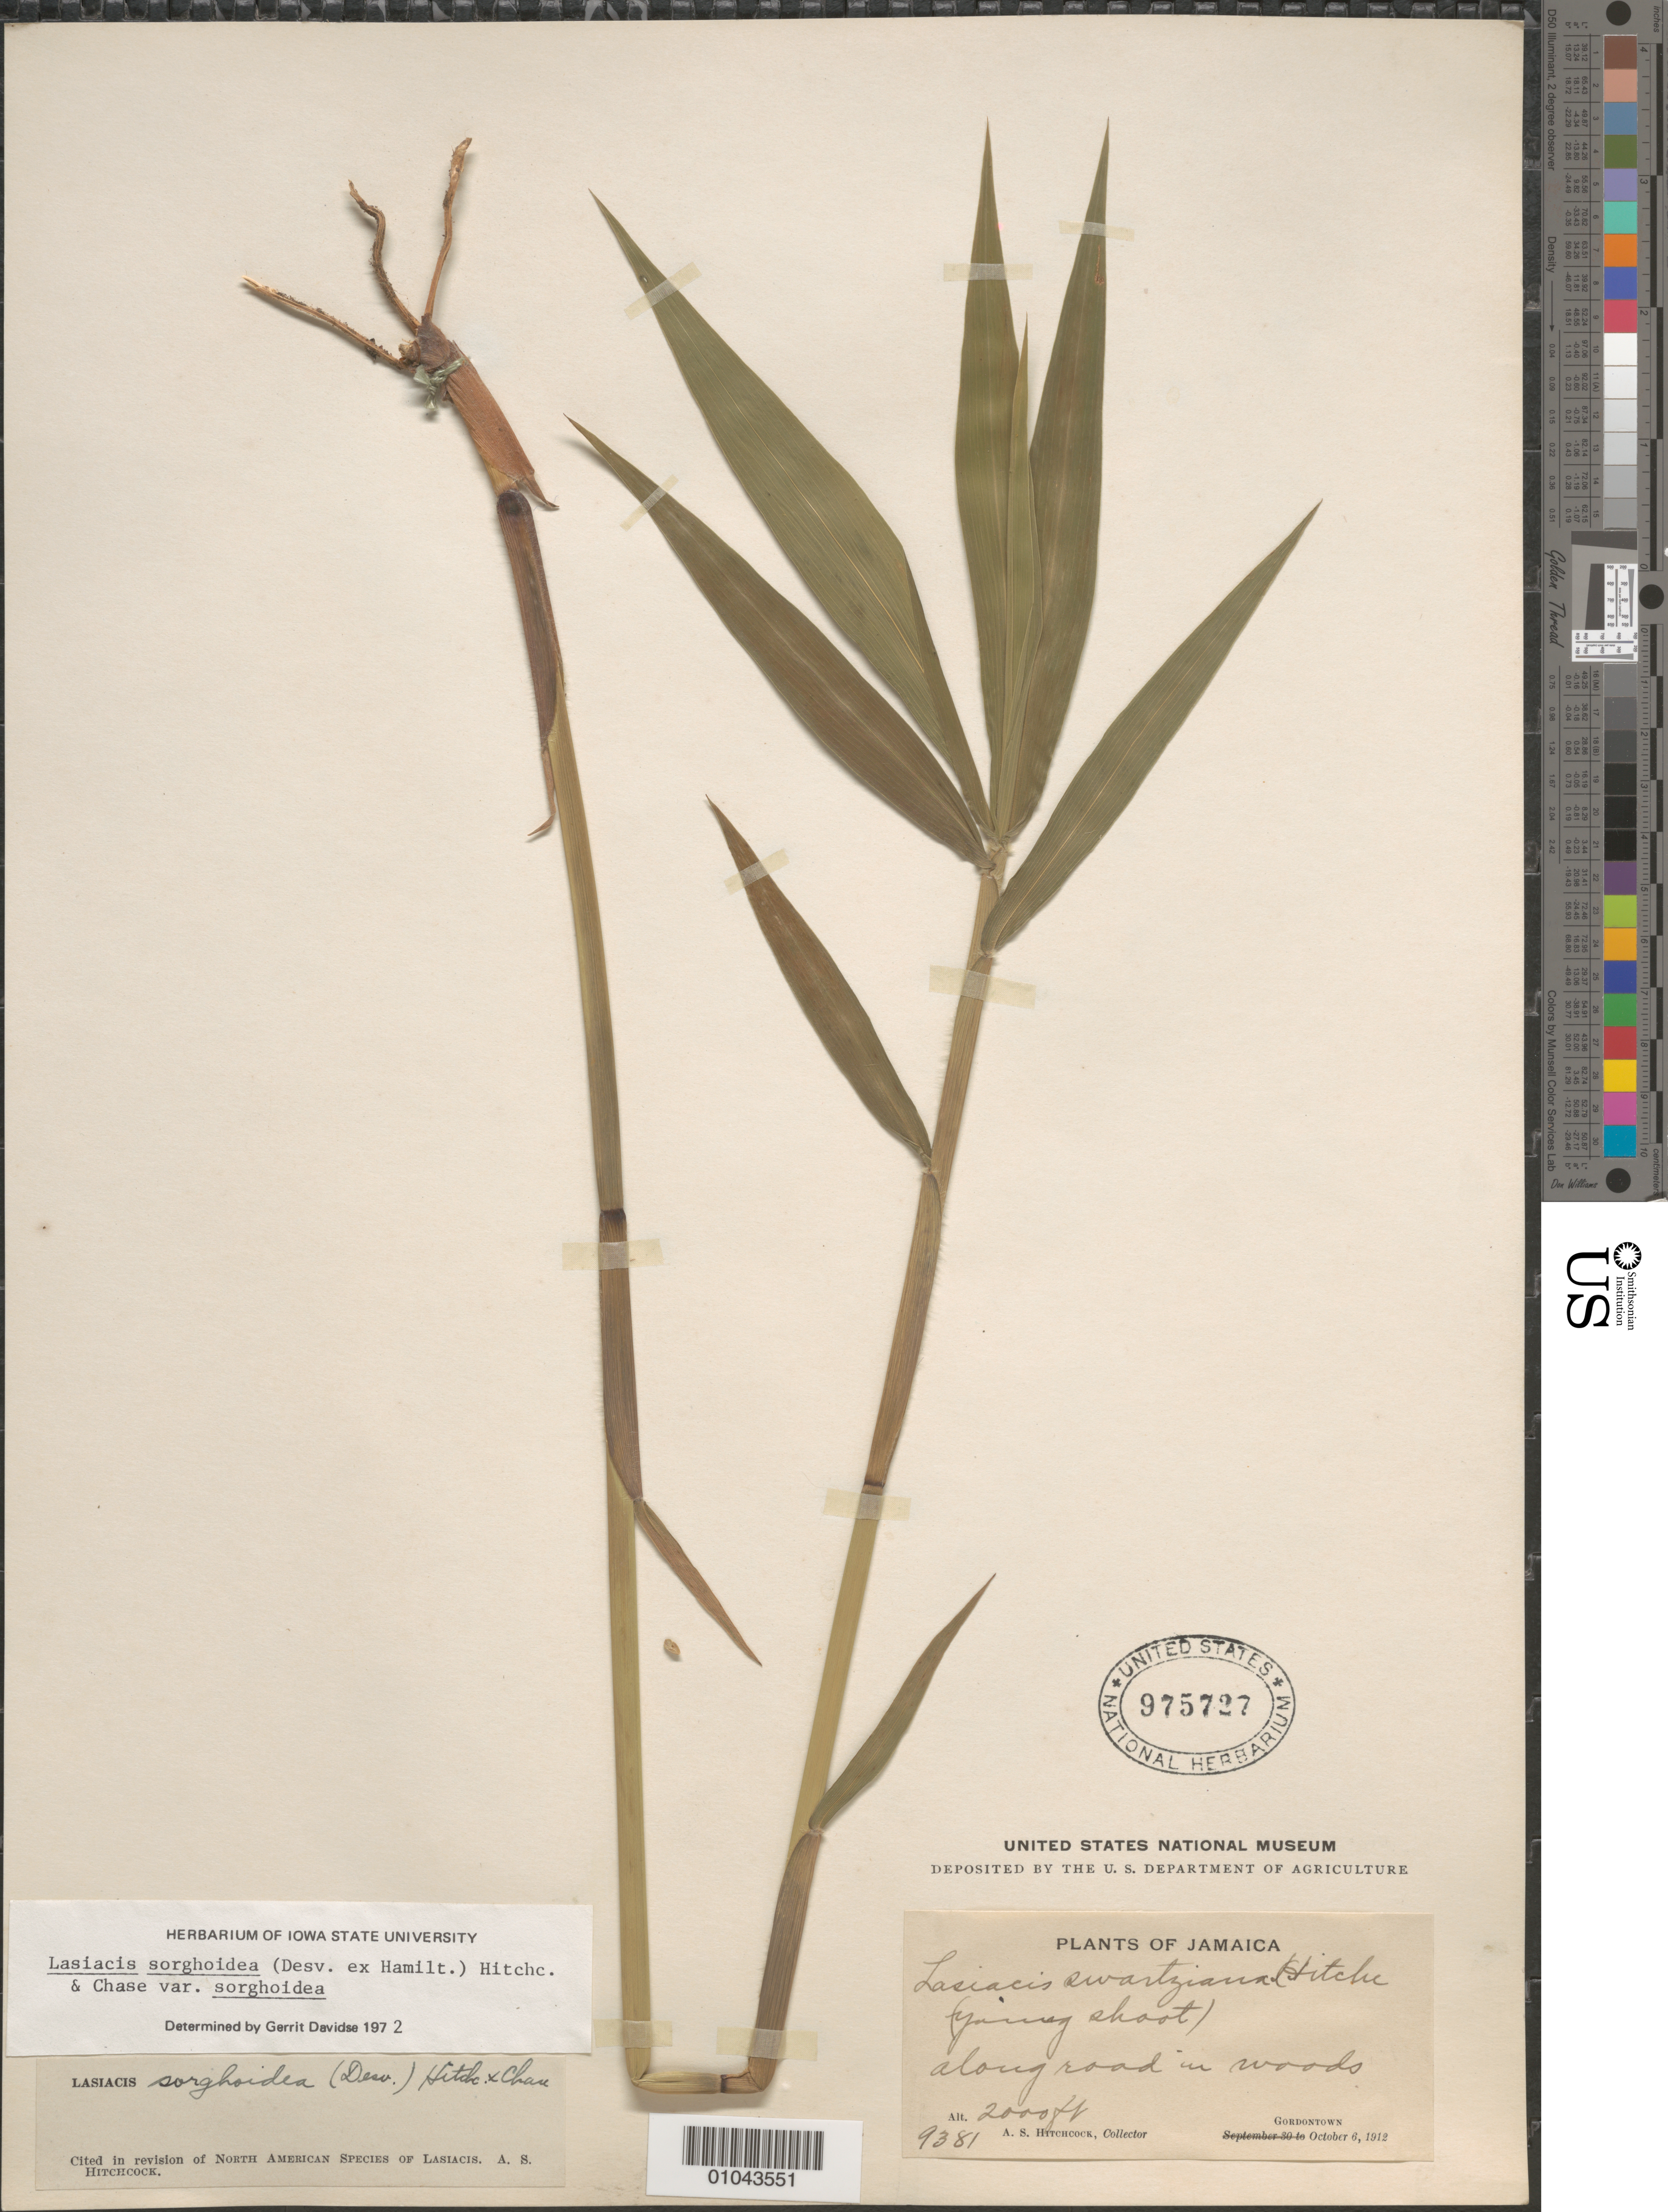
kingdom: Plantae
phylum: Tracheophyta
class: Liliopsida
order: Poales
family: Poaceae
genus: Lasiacis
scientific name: Lasiacis sorghoidea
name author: (Desv. ex Ham.) Hitchc. & Chase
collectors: A. S. Hitchcock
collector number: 9381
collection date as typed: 06 Oct 1912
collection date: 1912-10-06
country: Jamaica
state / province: Saint Andrew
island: Jamaica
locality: Gordontown, along road in woods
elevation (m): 610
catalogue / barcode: US 975727